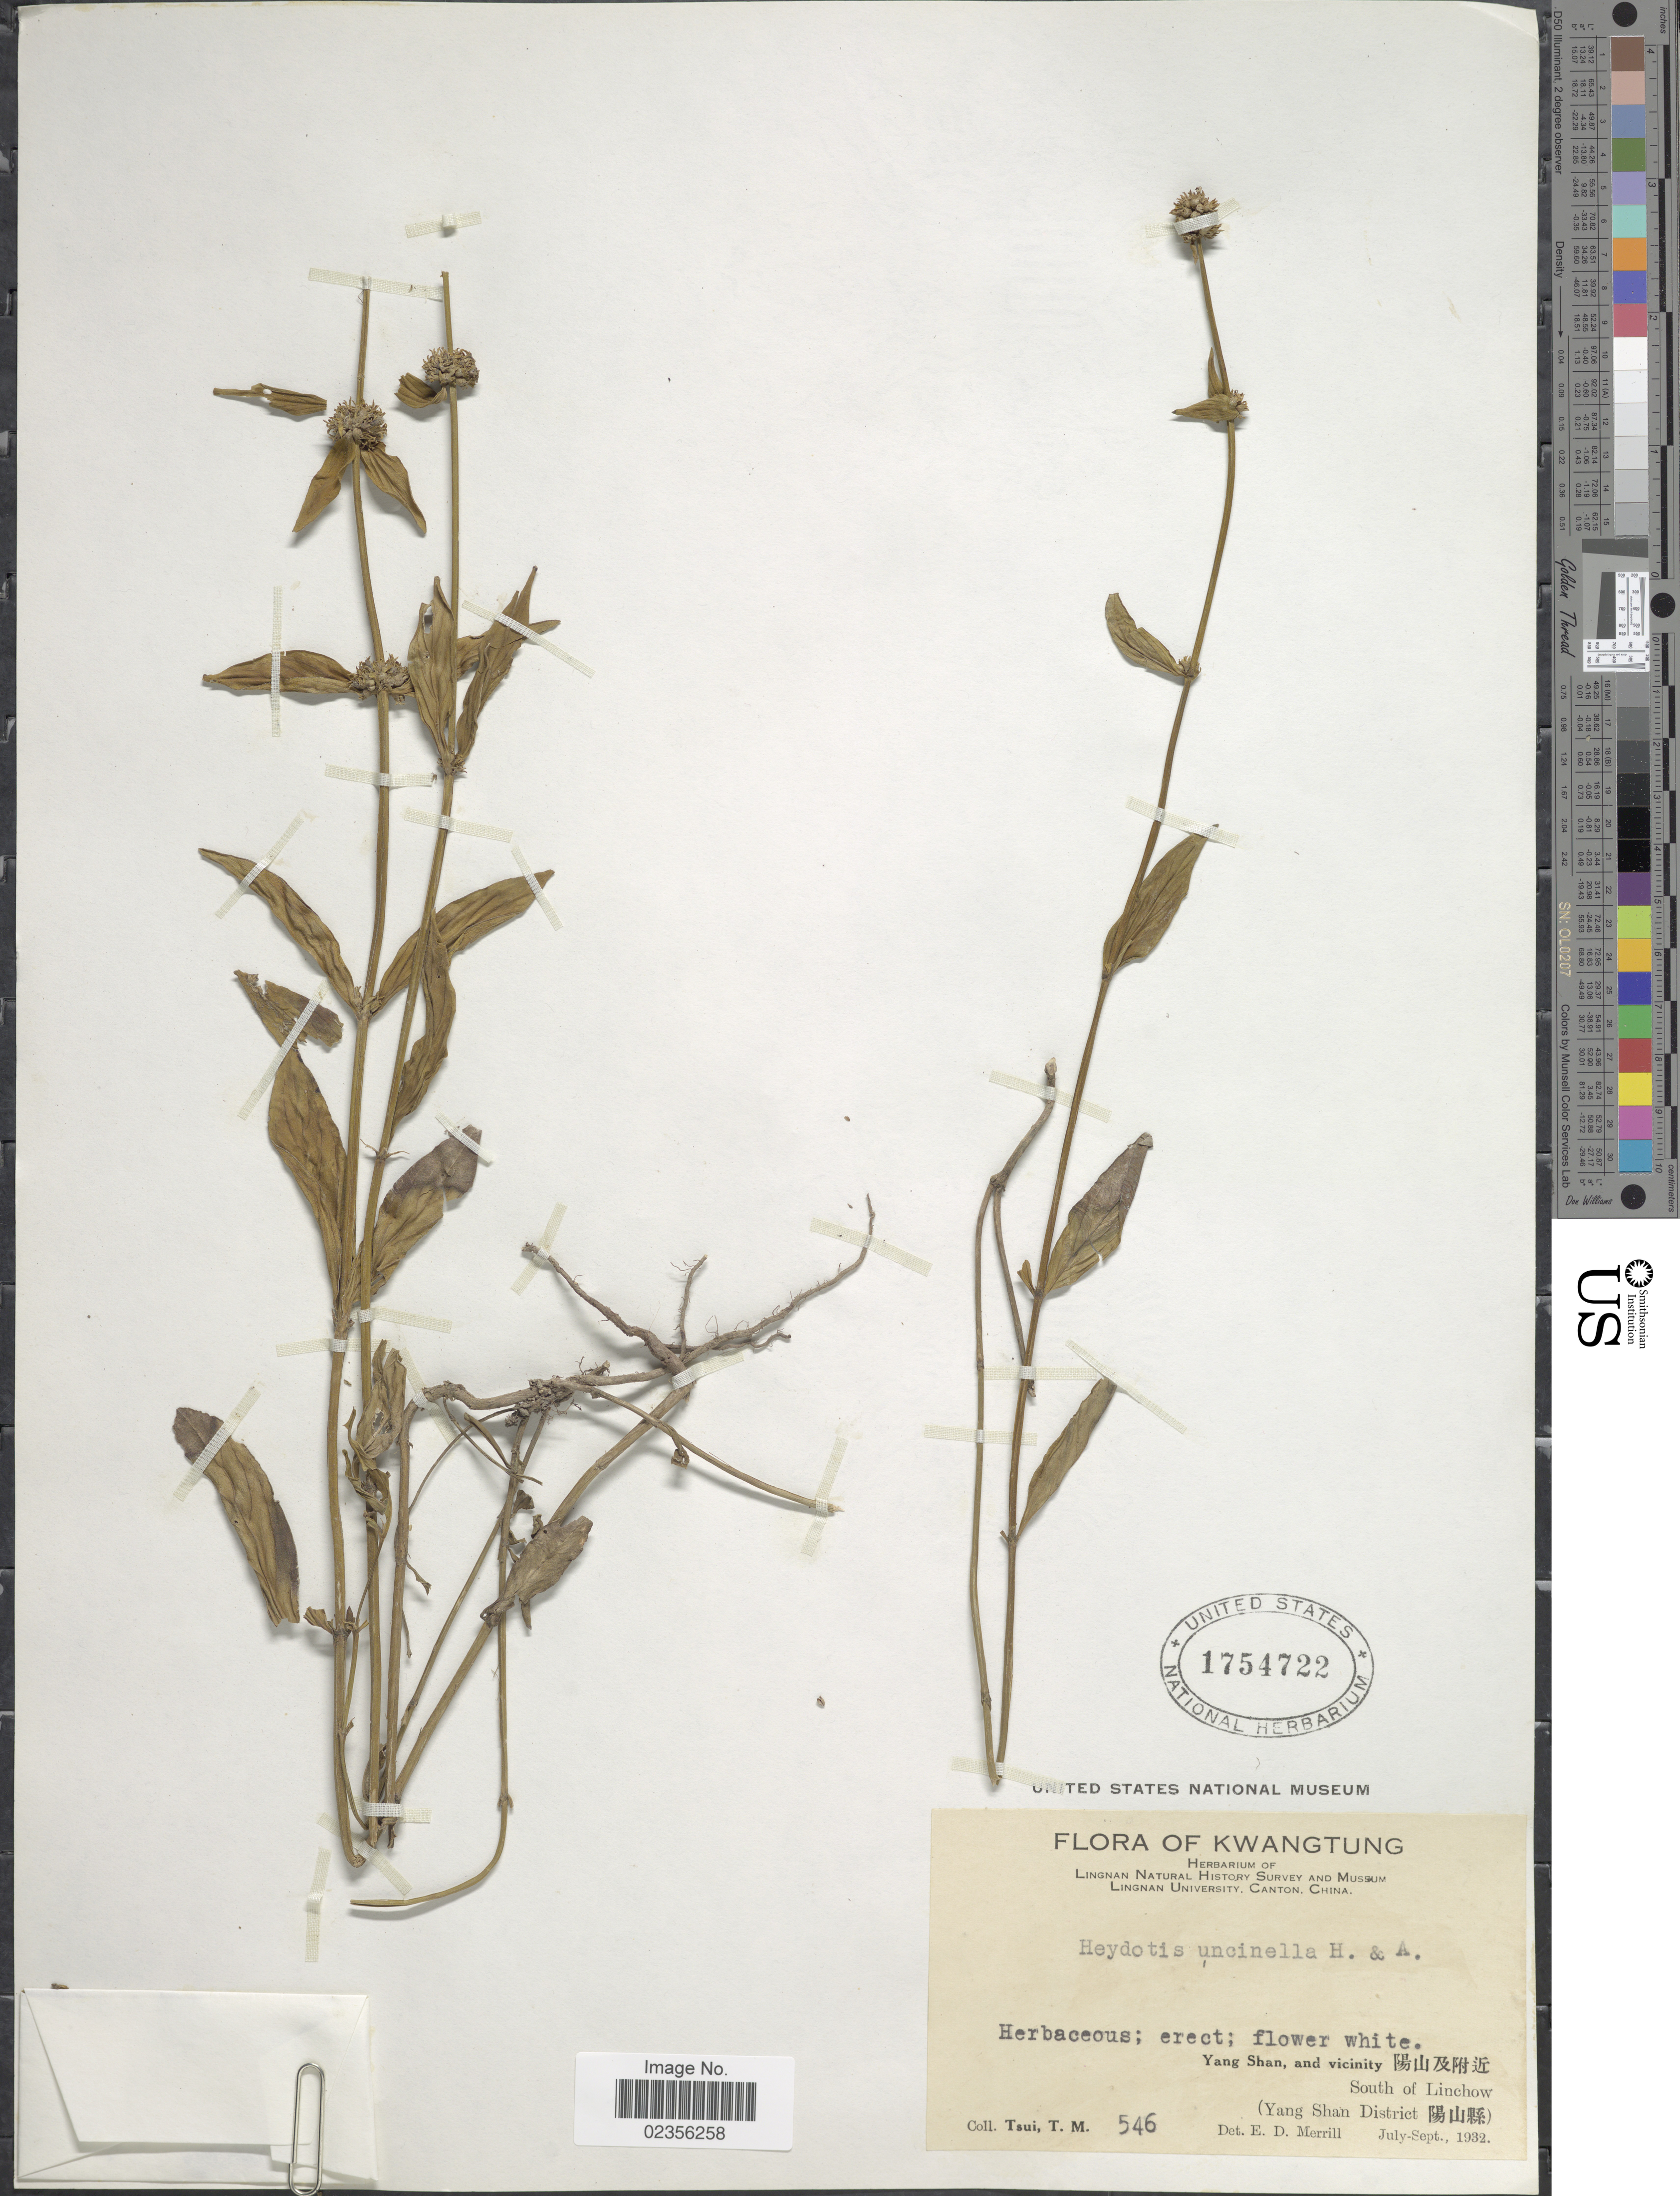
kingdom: Plantae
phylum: Tracheophyta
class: Magnoliopsida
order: Gentianales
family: Rubiaceae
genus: Hedyotis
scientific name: Hedyotis uncinella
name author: Hook. & Arn.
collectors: T. Tsui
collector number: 546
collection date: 1932-07/1932-09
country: China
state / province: Guangdong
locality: Kwangtung, Yang Shan, and vicinity, South of Linchow (Yang Shan District)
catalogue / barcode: US 1754722